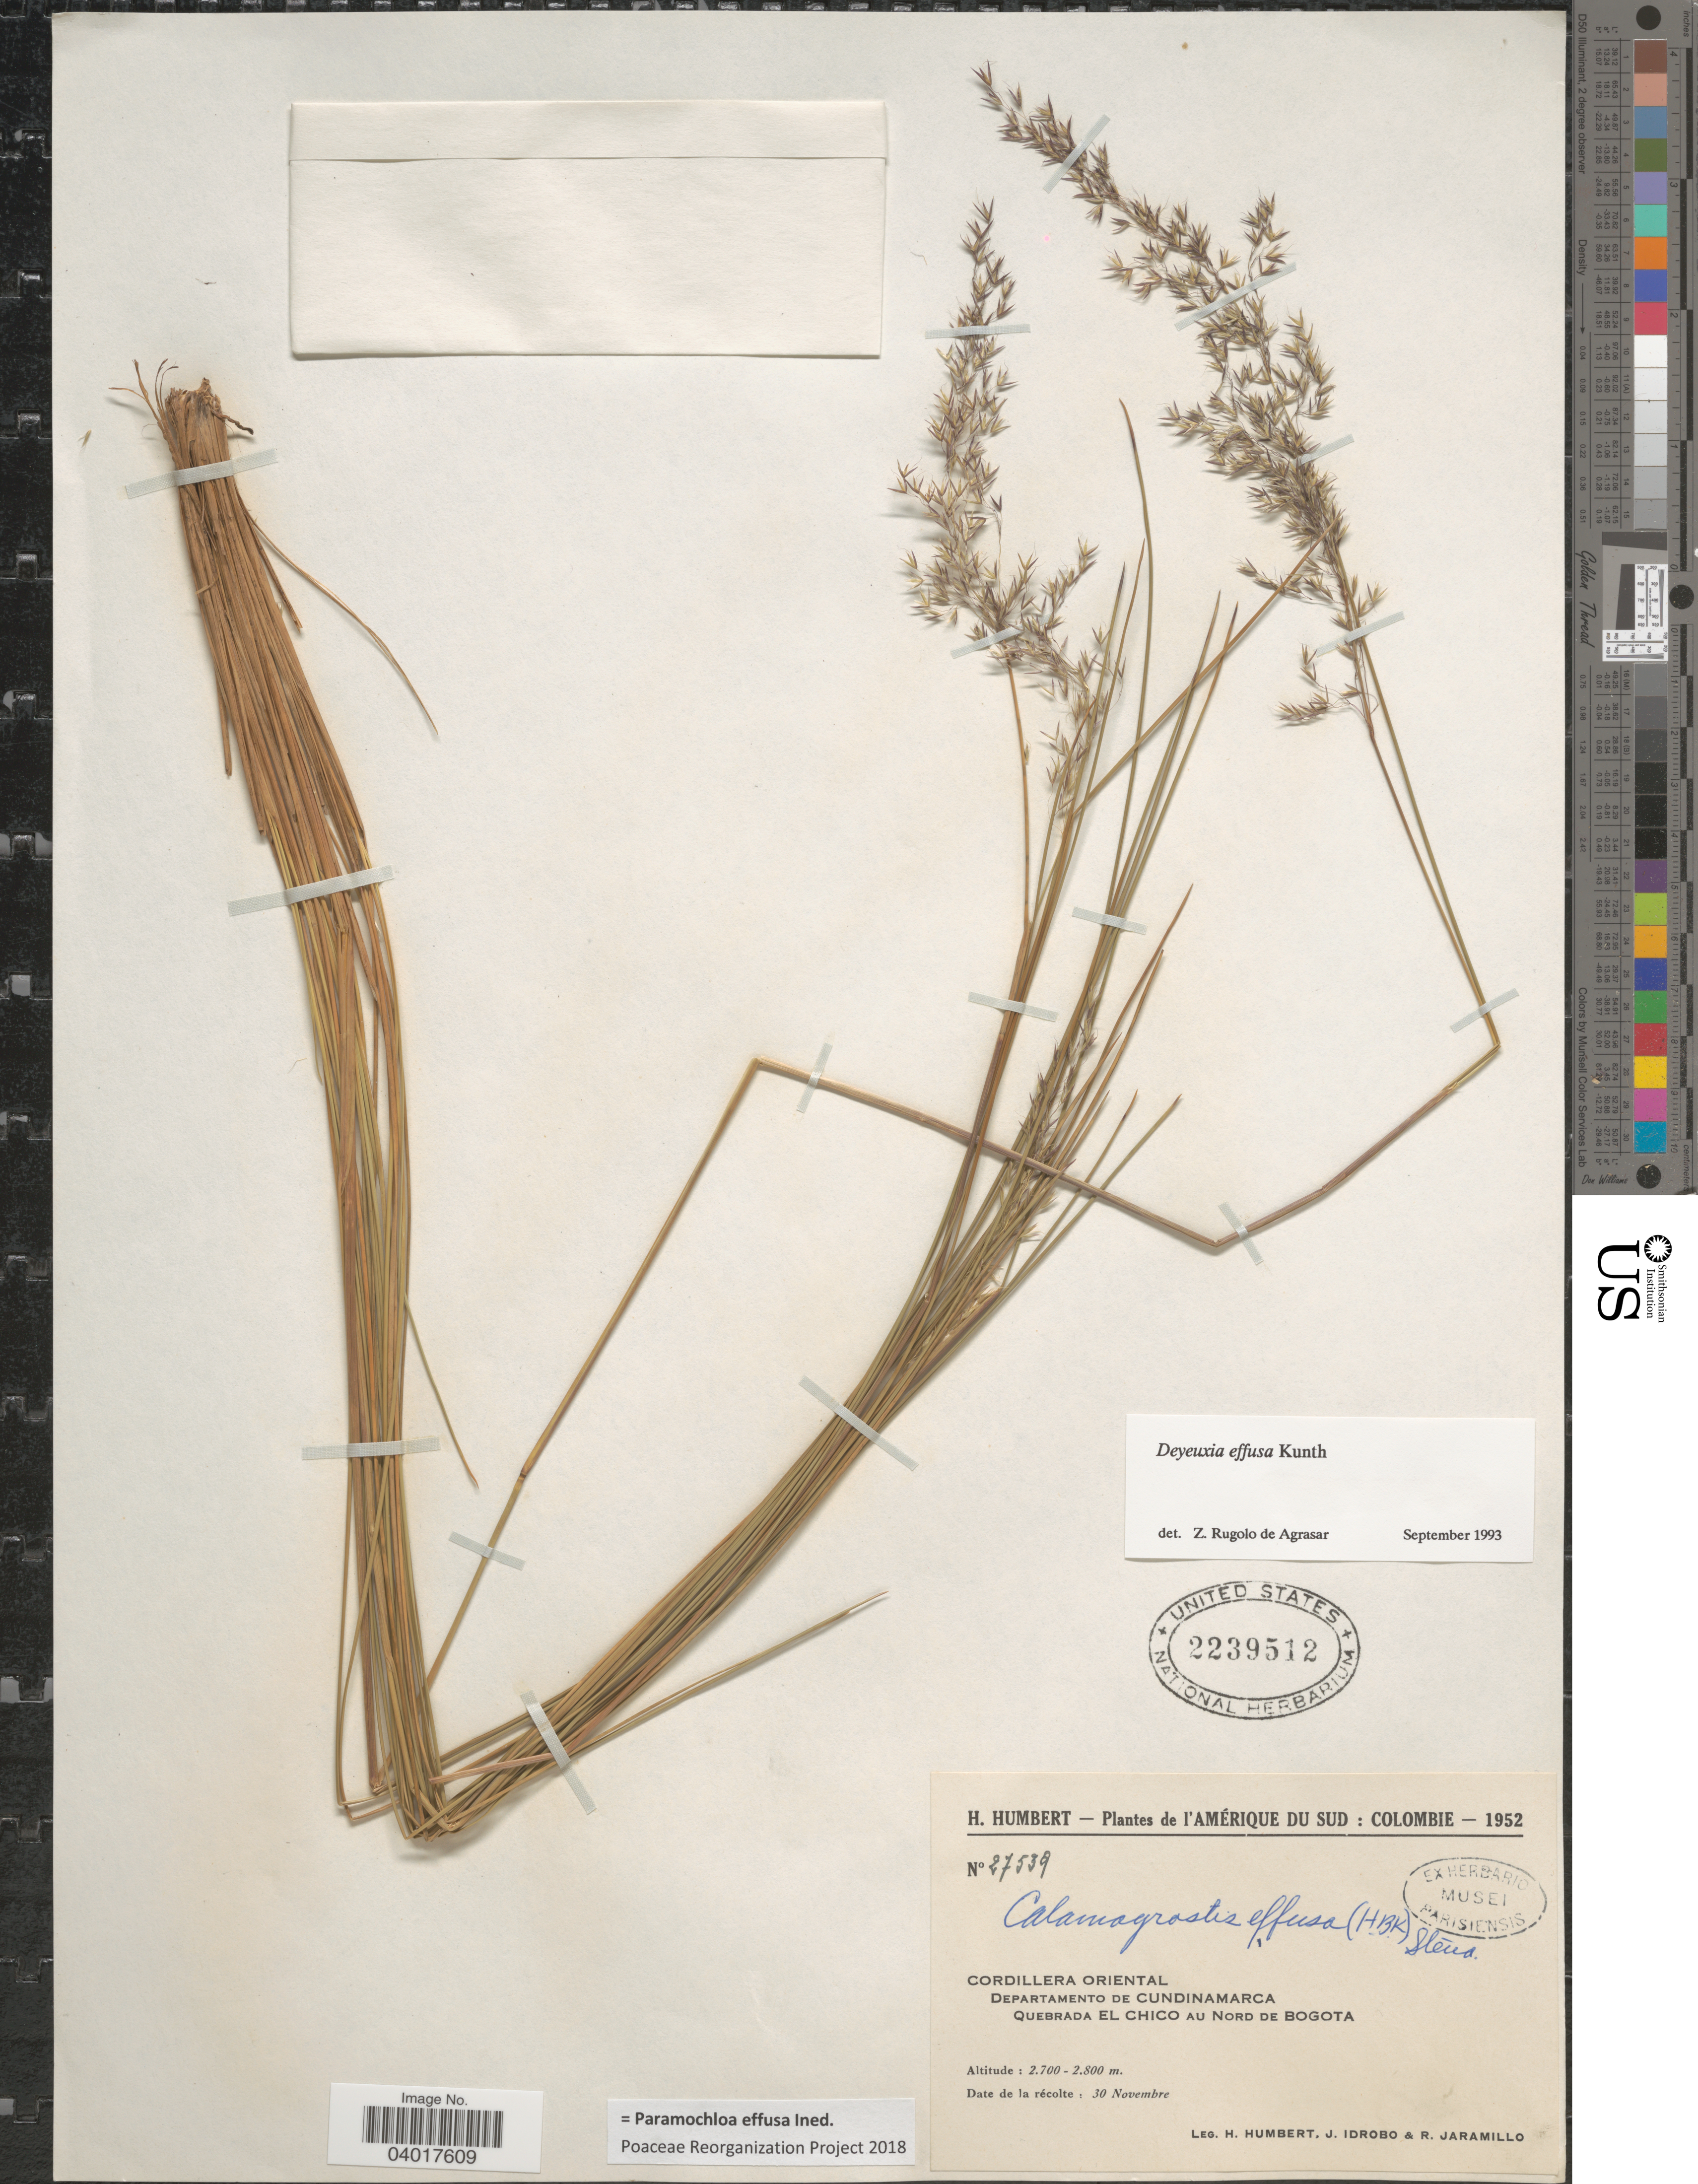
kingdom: Plantae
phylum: Tracheophyta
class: Liliopsida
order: Poales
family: Poaceae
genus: Paramochloa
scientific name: Paramochloa effusa ined.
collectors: H. Humbert, J. M. Idrobo & R. Jaramillo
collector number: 27539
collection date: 1952-11-30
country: Colombia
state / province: Cundinamarca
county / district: Cordillera Oriental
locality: Quebrada el Chico au Nord de Bogota.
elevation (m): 2700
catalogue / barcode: US 2239512